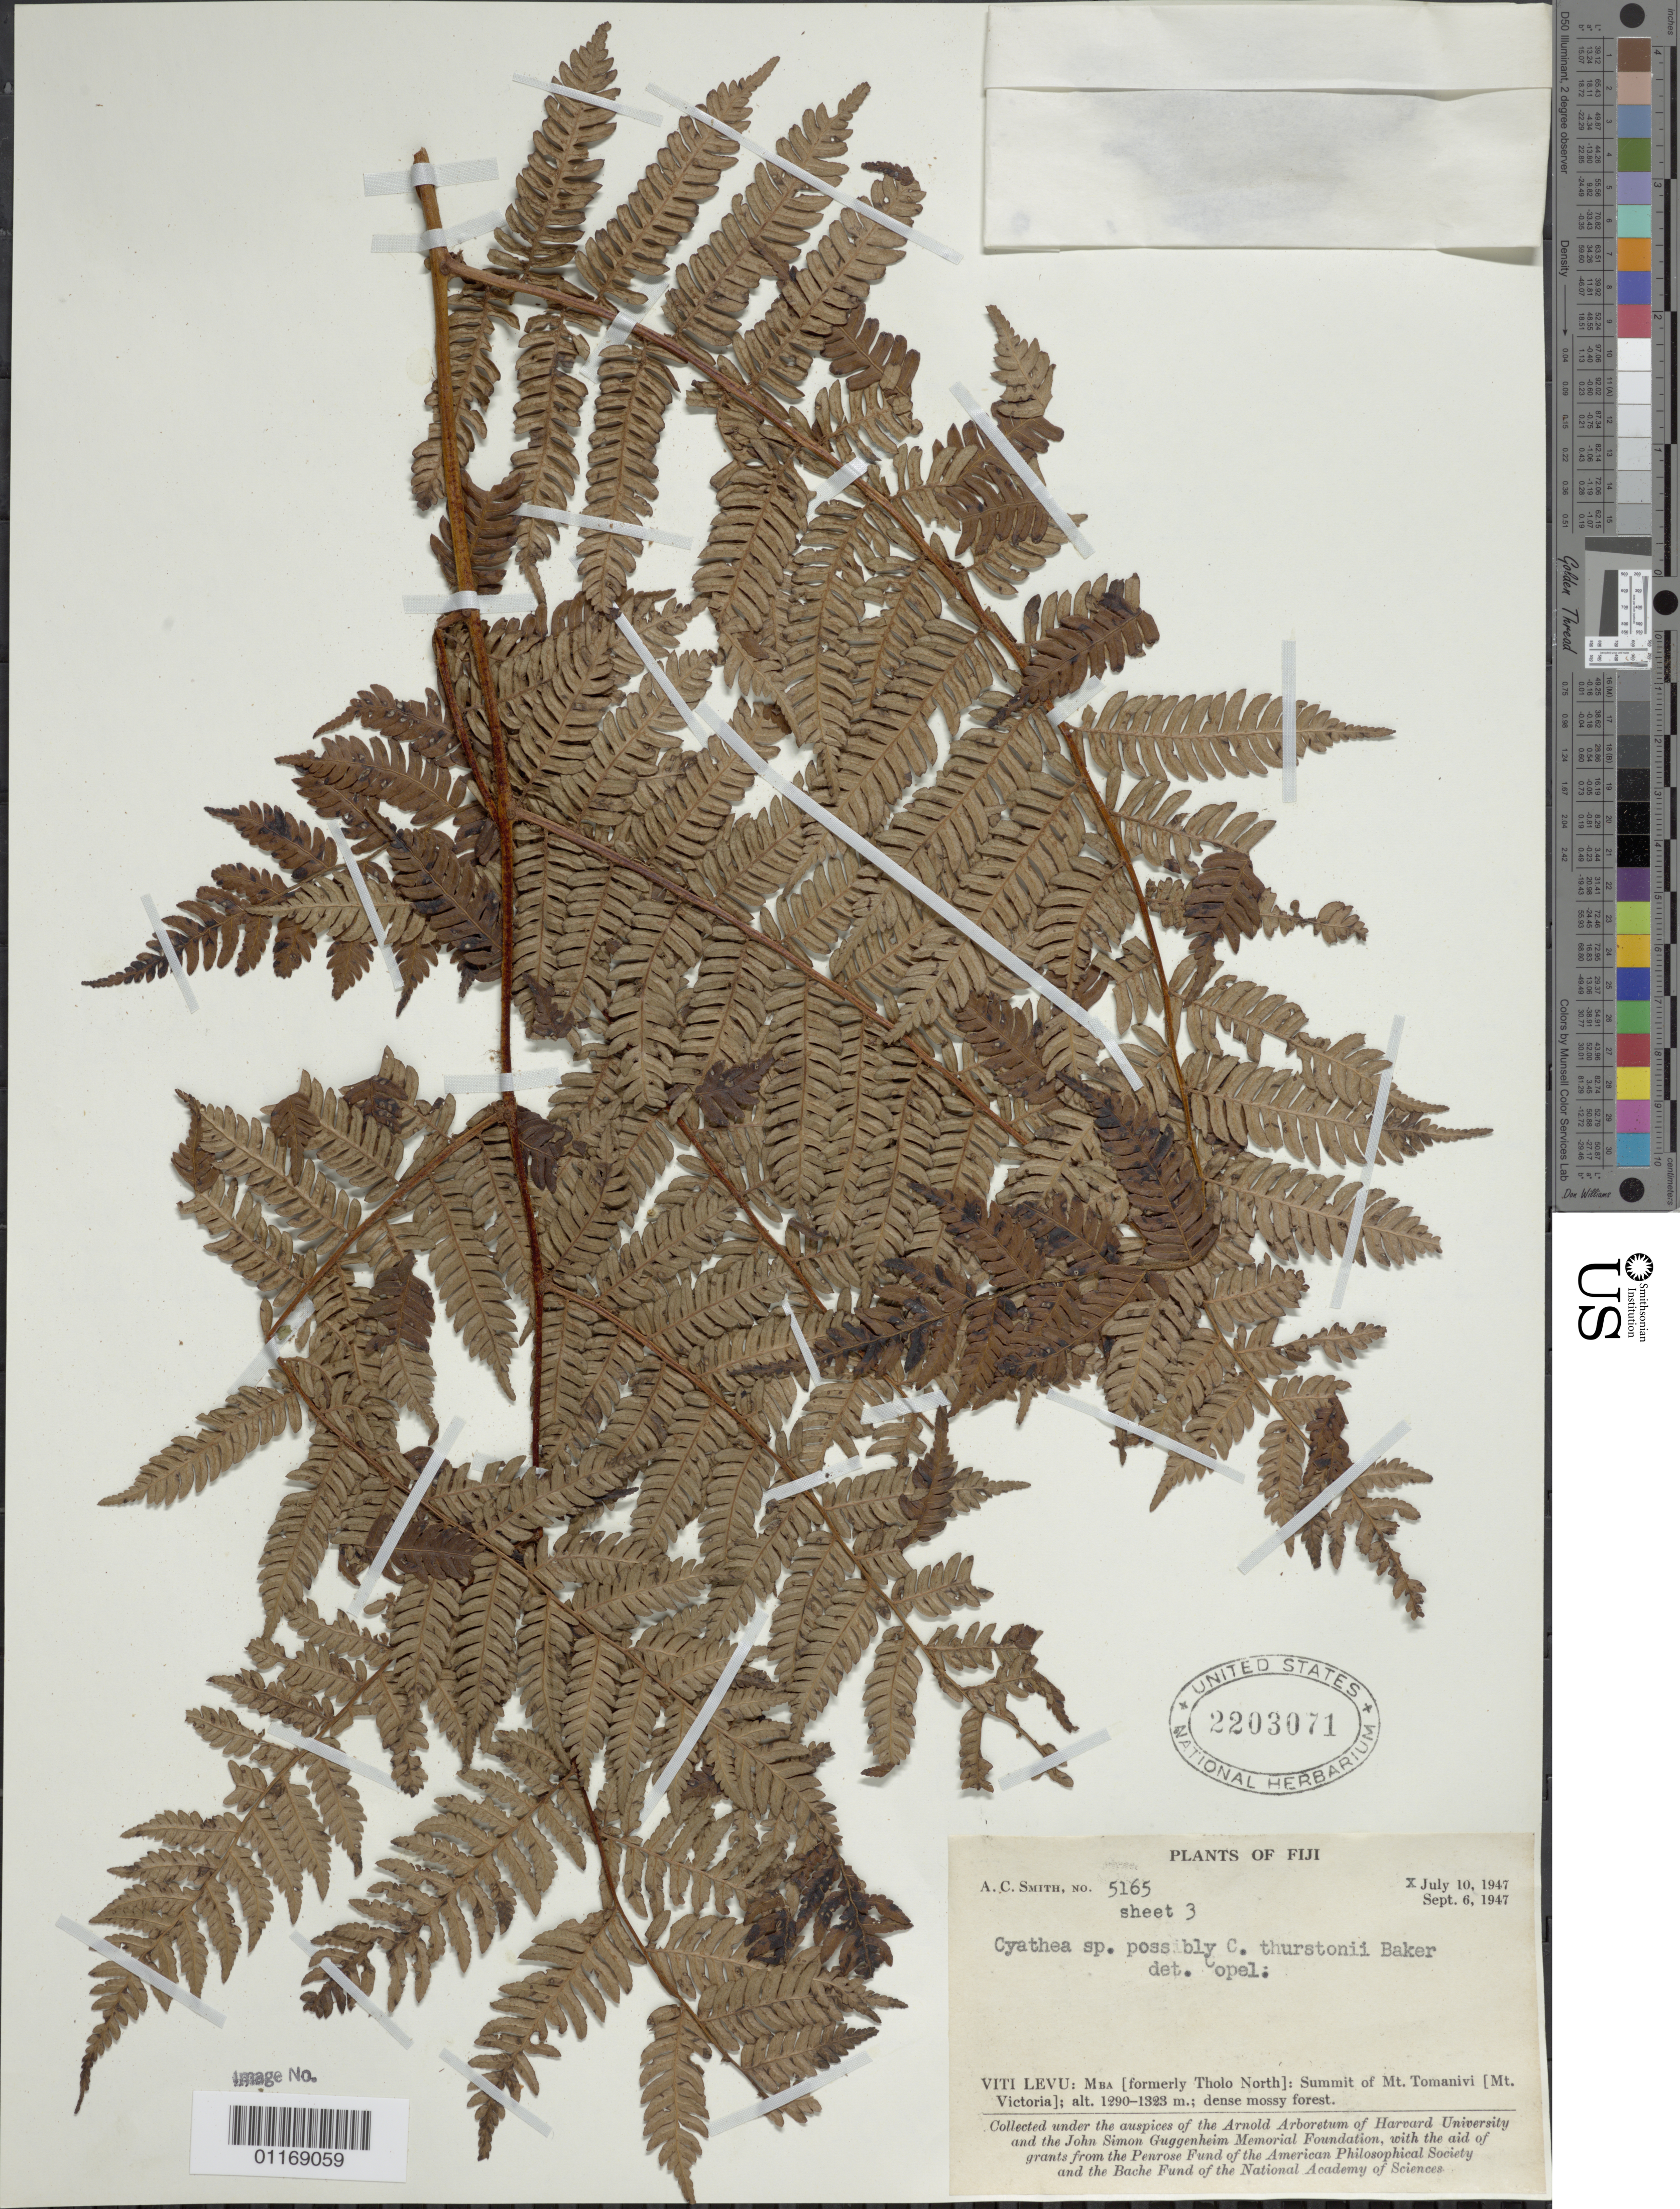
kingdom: Plantae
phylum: Tracheophyta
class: Polypodiopsida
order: Cyatheales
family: Cyatheaceae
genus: Alsophila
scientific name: Alsophila tahitensis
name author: Brack. in Wilkes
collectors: A. C. Smith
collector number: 5165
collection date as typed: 10 Jul 1947 to 06 Sep 1947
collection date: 1947-07-10/1947-09-06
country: Fiji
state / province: Mba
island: Viti Levu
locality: Summit of mt. tomanivi (mt. victoria).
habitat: Dense mossy forest.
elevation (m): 1290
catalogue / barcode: US 2203071